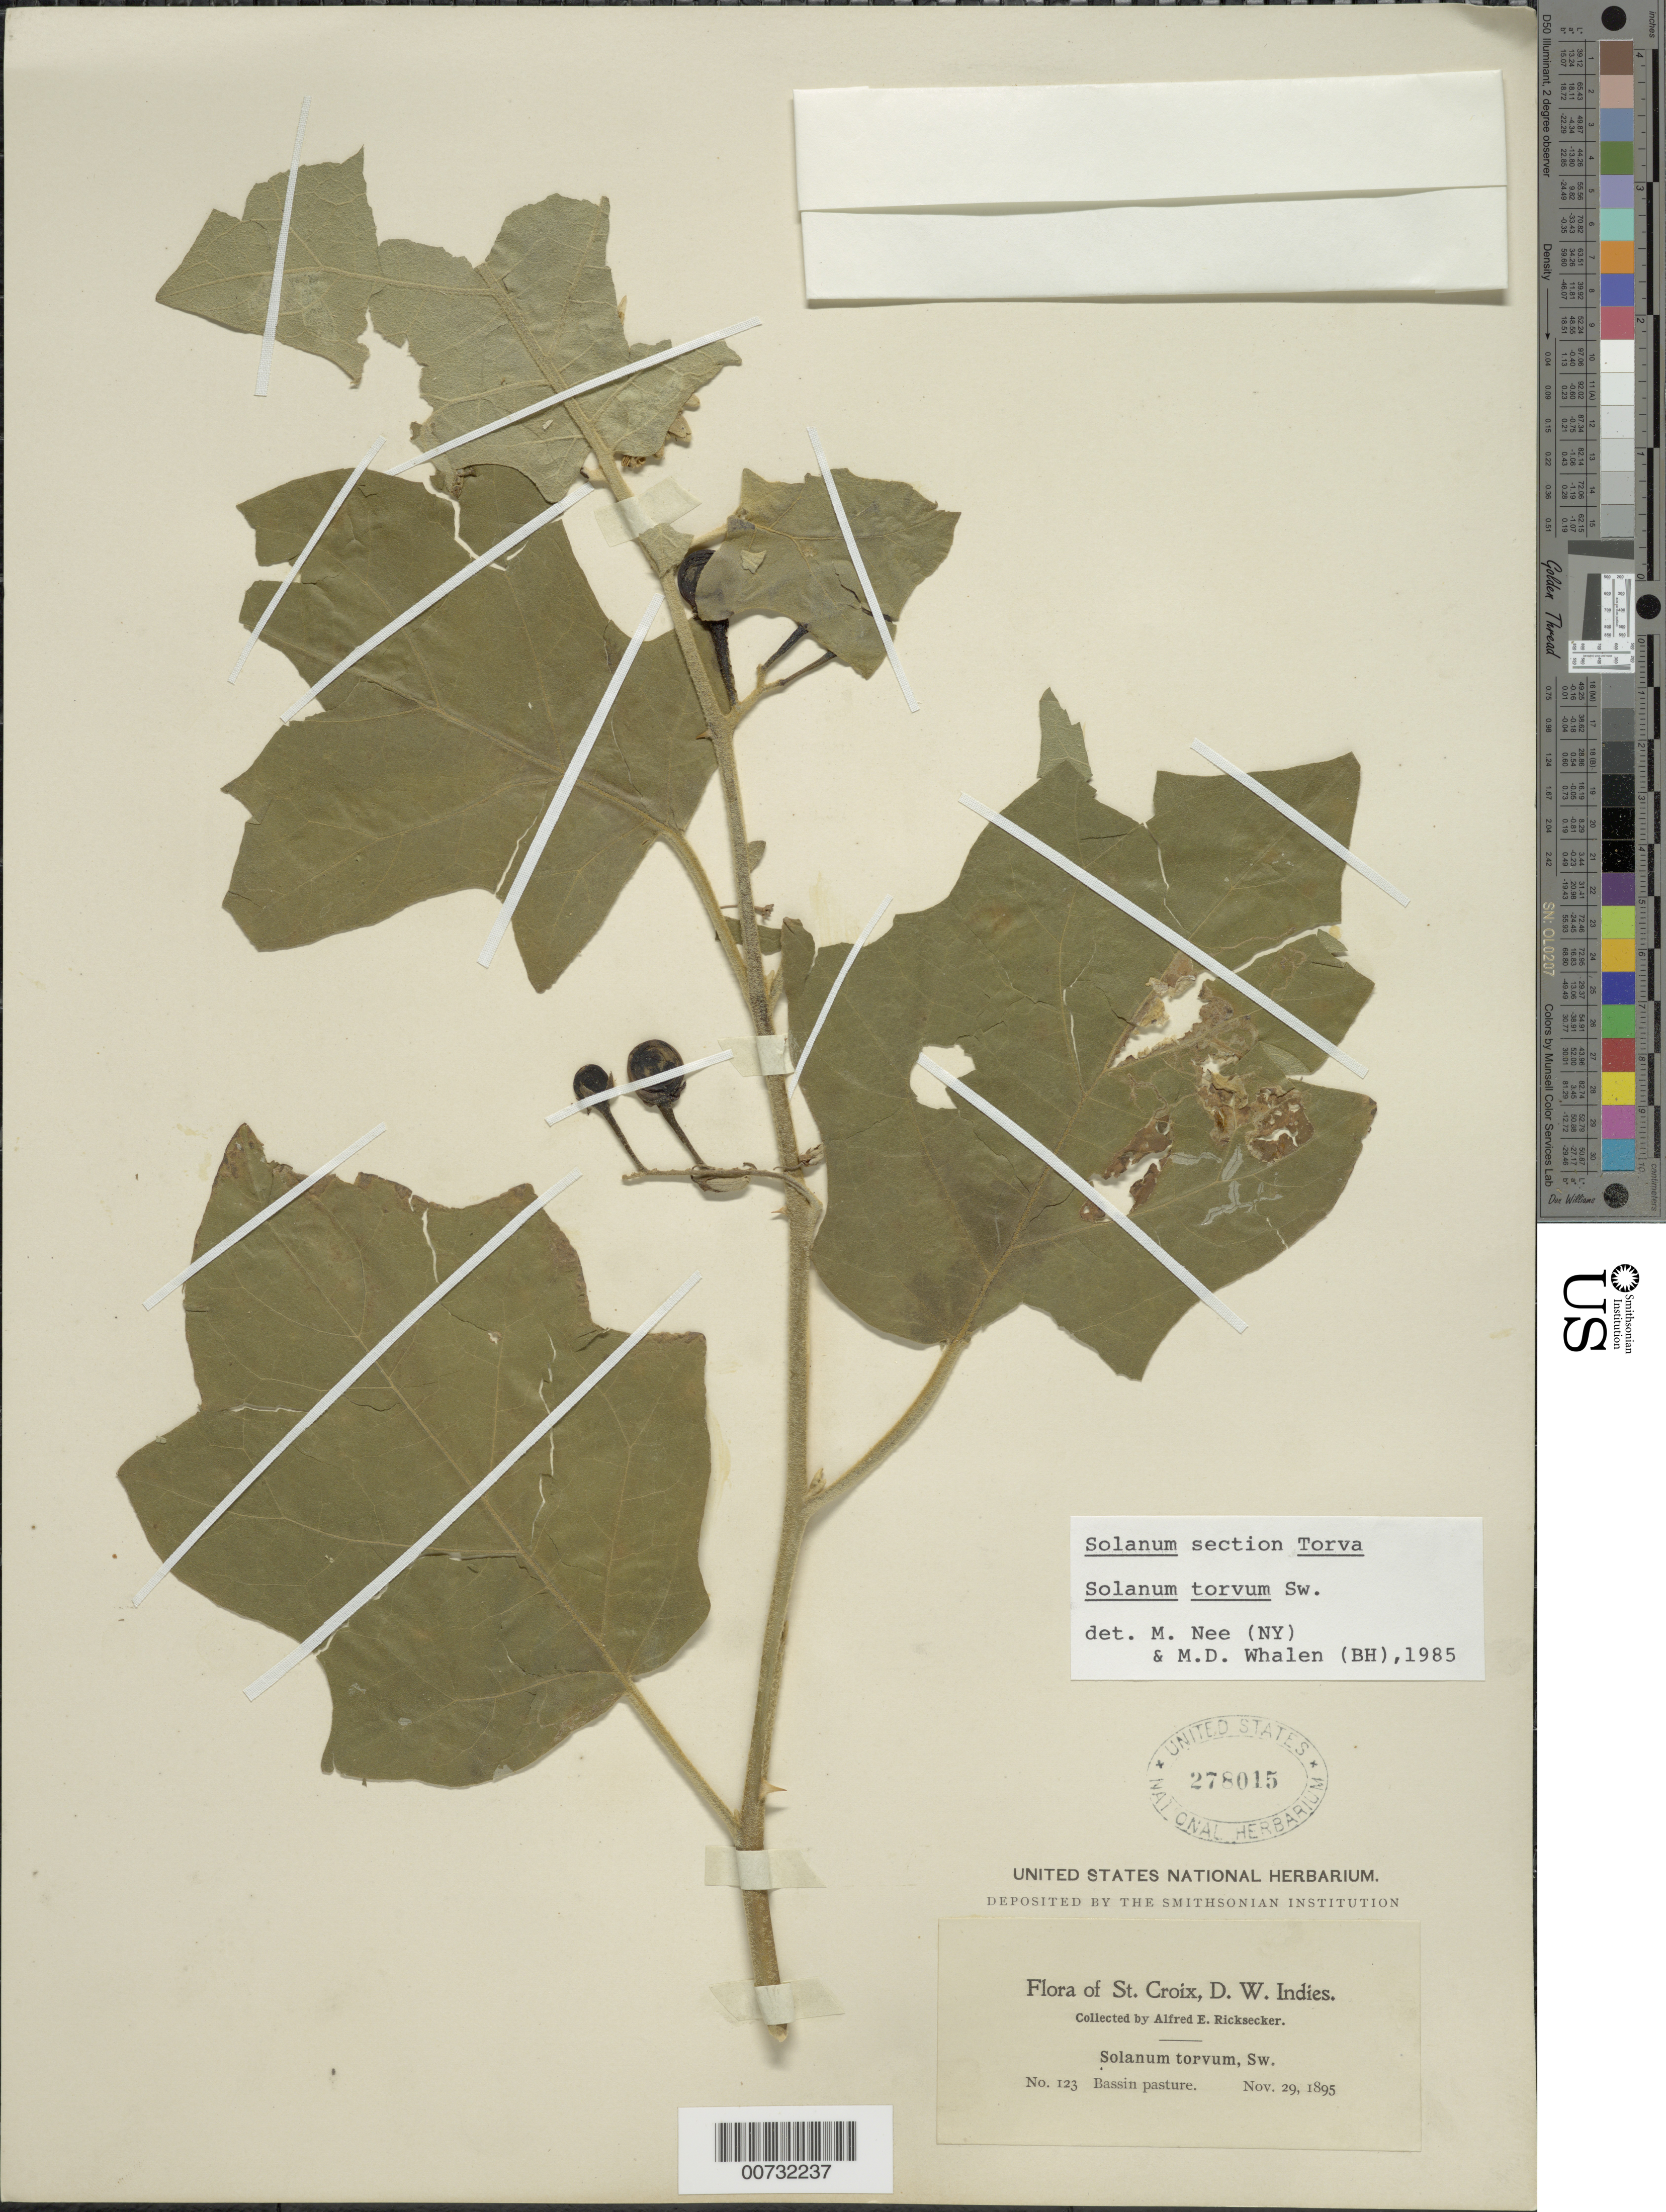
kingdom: Plantae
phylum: Tracheophyta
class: Magnoliopsida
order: Solanales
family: Solanaceae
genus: Solanum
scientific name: Solanum torvum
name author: Sw.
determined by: Nee, Michael H.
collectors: A. E. Ricksecker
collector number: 123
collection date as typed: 29 Nov 1895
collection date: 1895-11-29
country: U.S. Virgin Islands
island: St. Croix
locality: Bassin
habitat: Pasture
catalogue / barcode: US 278015